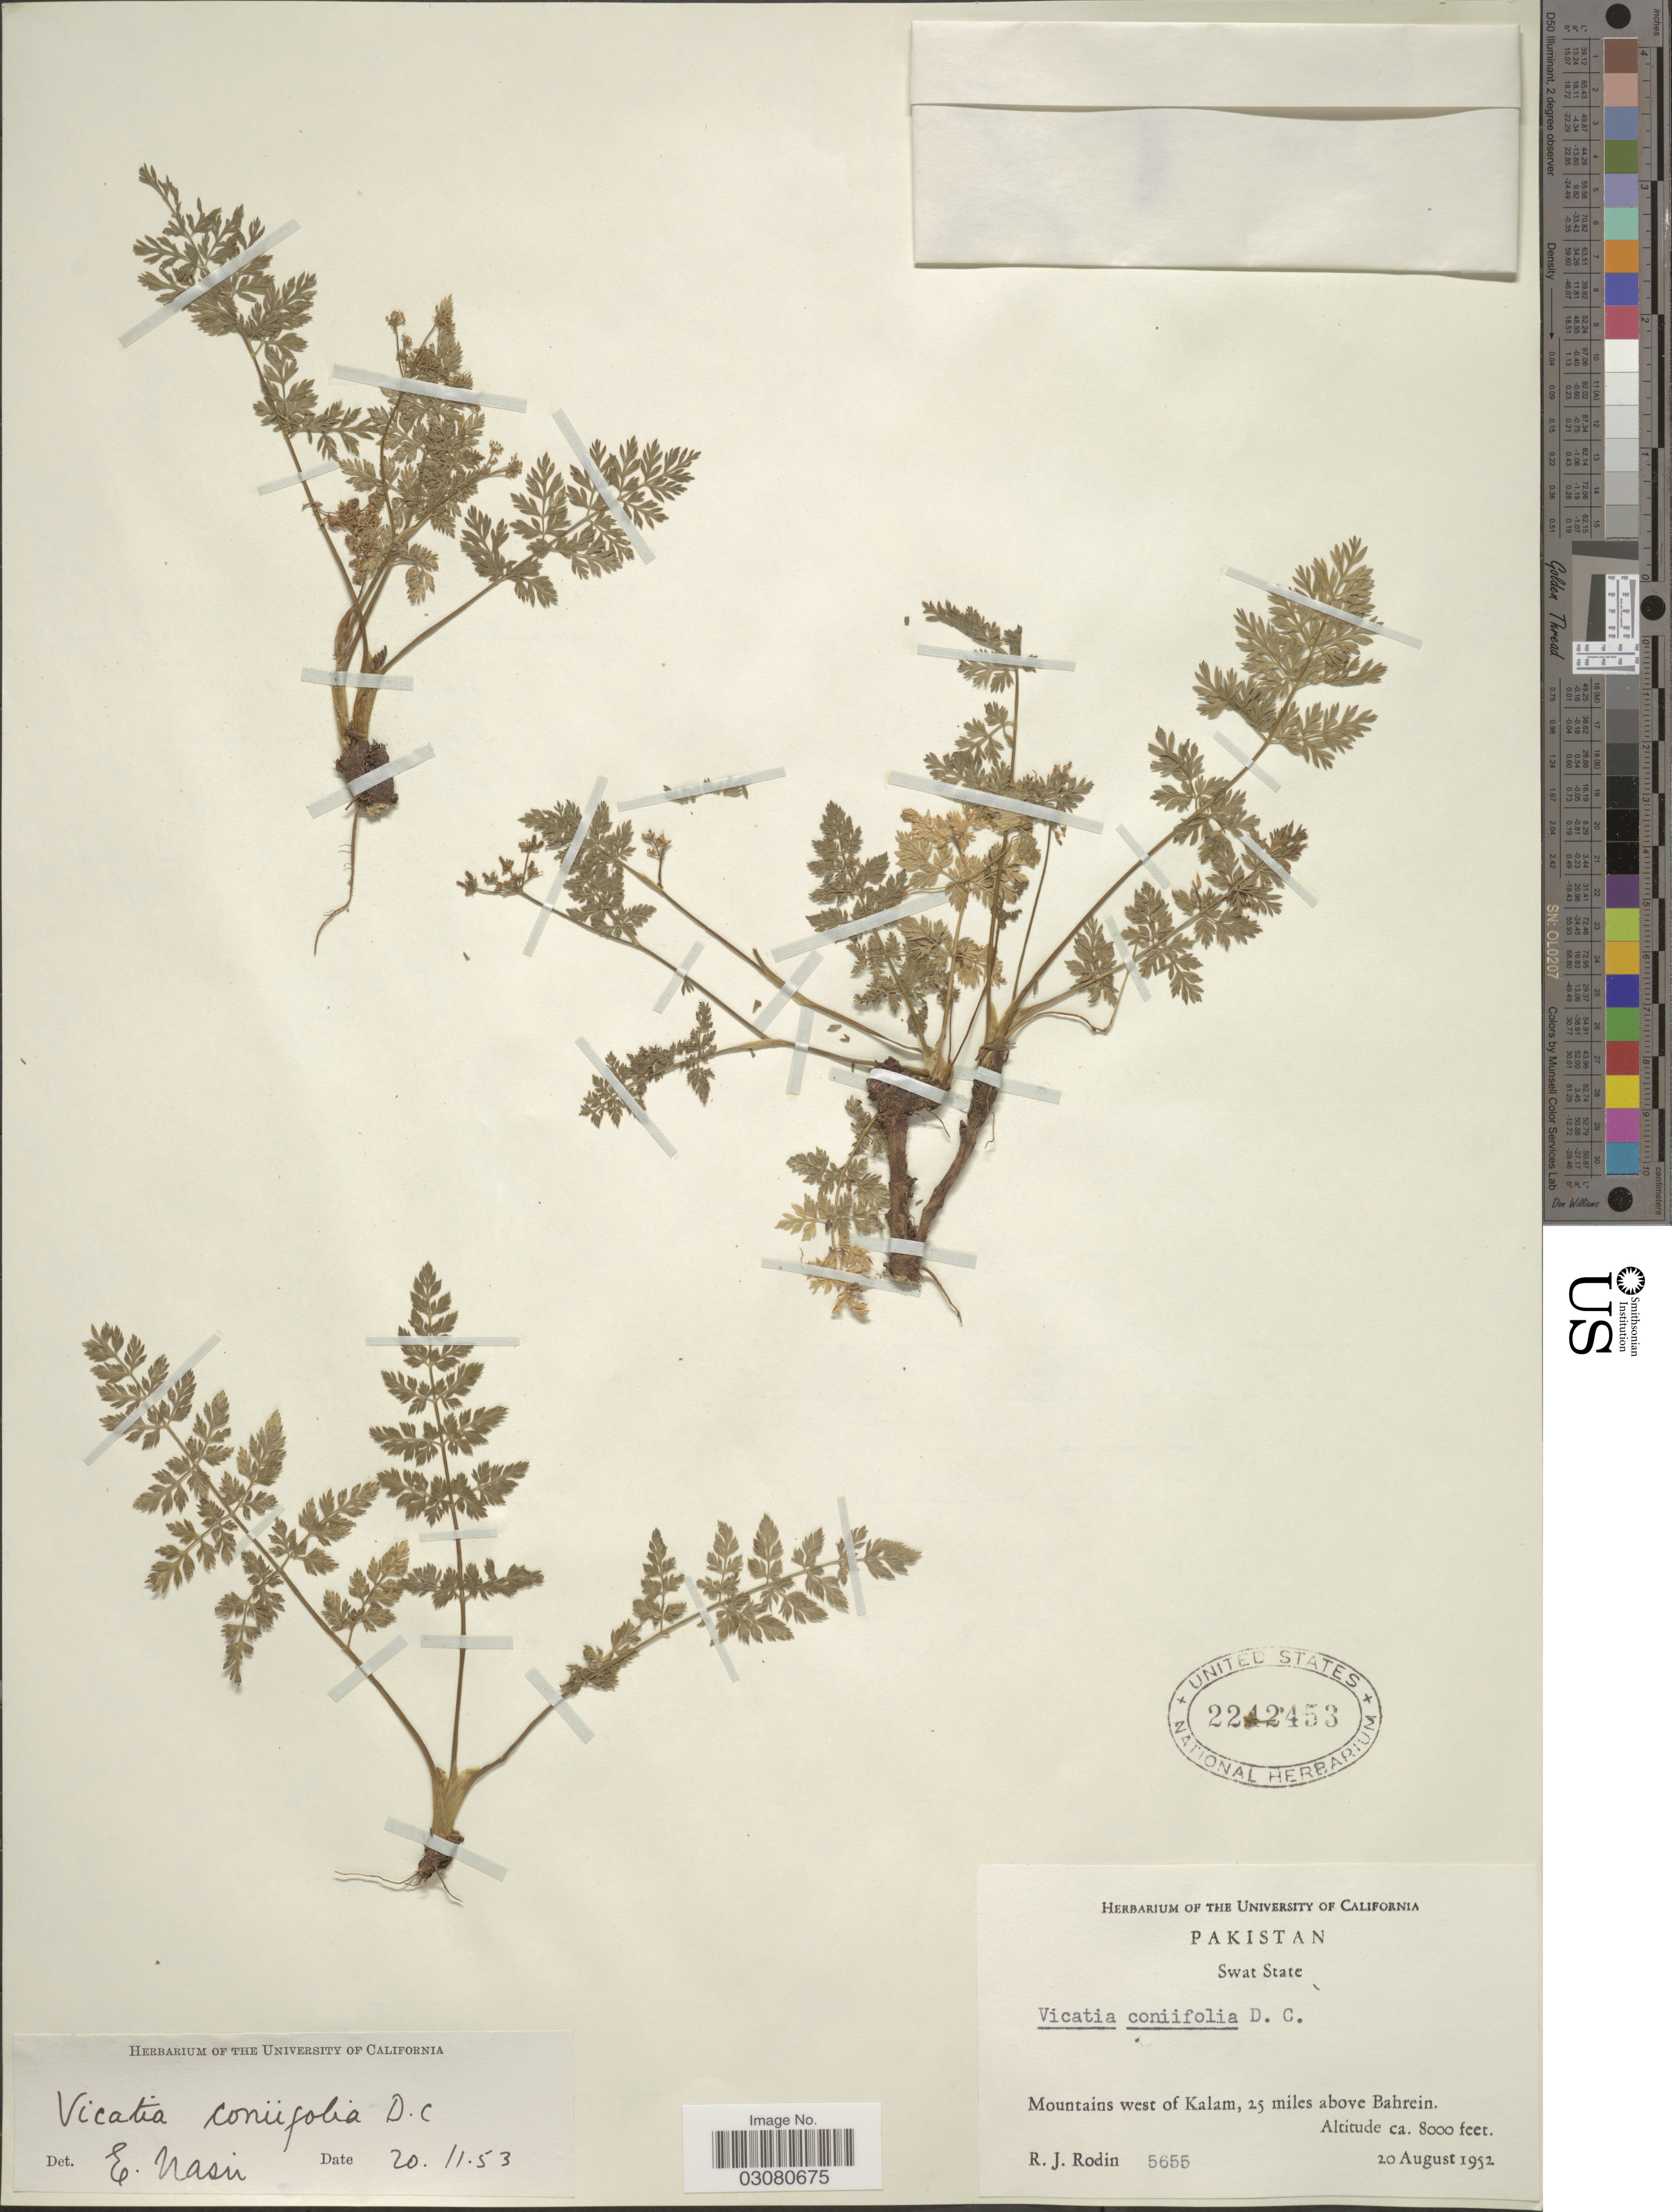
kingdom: Plantae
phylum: Tracheophyta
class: Magnoliopsida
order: Apiales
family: Apiaceae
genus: Vicatia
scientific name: Vicatia coniifolia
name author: Wall. ex DC.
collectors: R. J. Rodin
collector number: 5655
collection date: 1952-08-20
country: Pakistan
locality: Swat State. Mountains west of Kalam, 25 miles above Bahrein.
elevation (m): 2438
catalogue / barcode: US 2242453